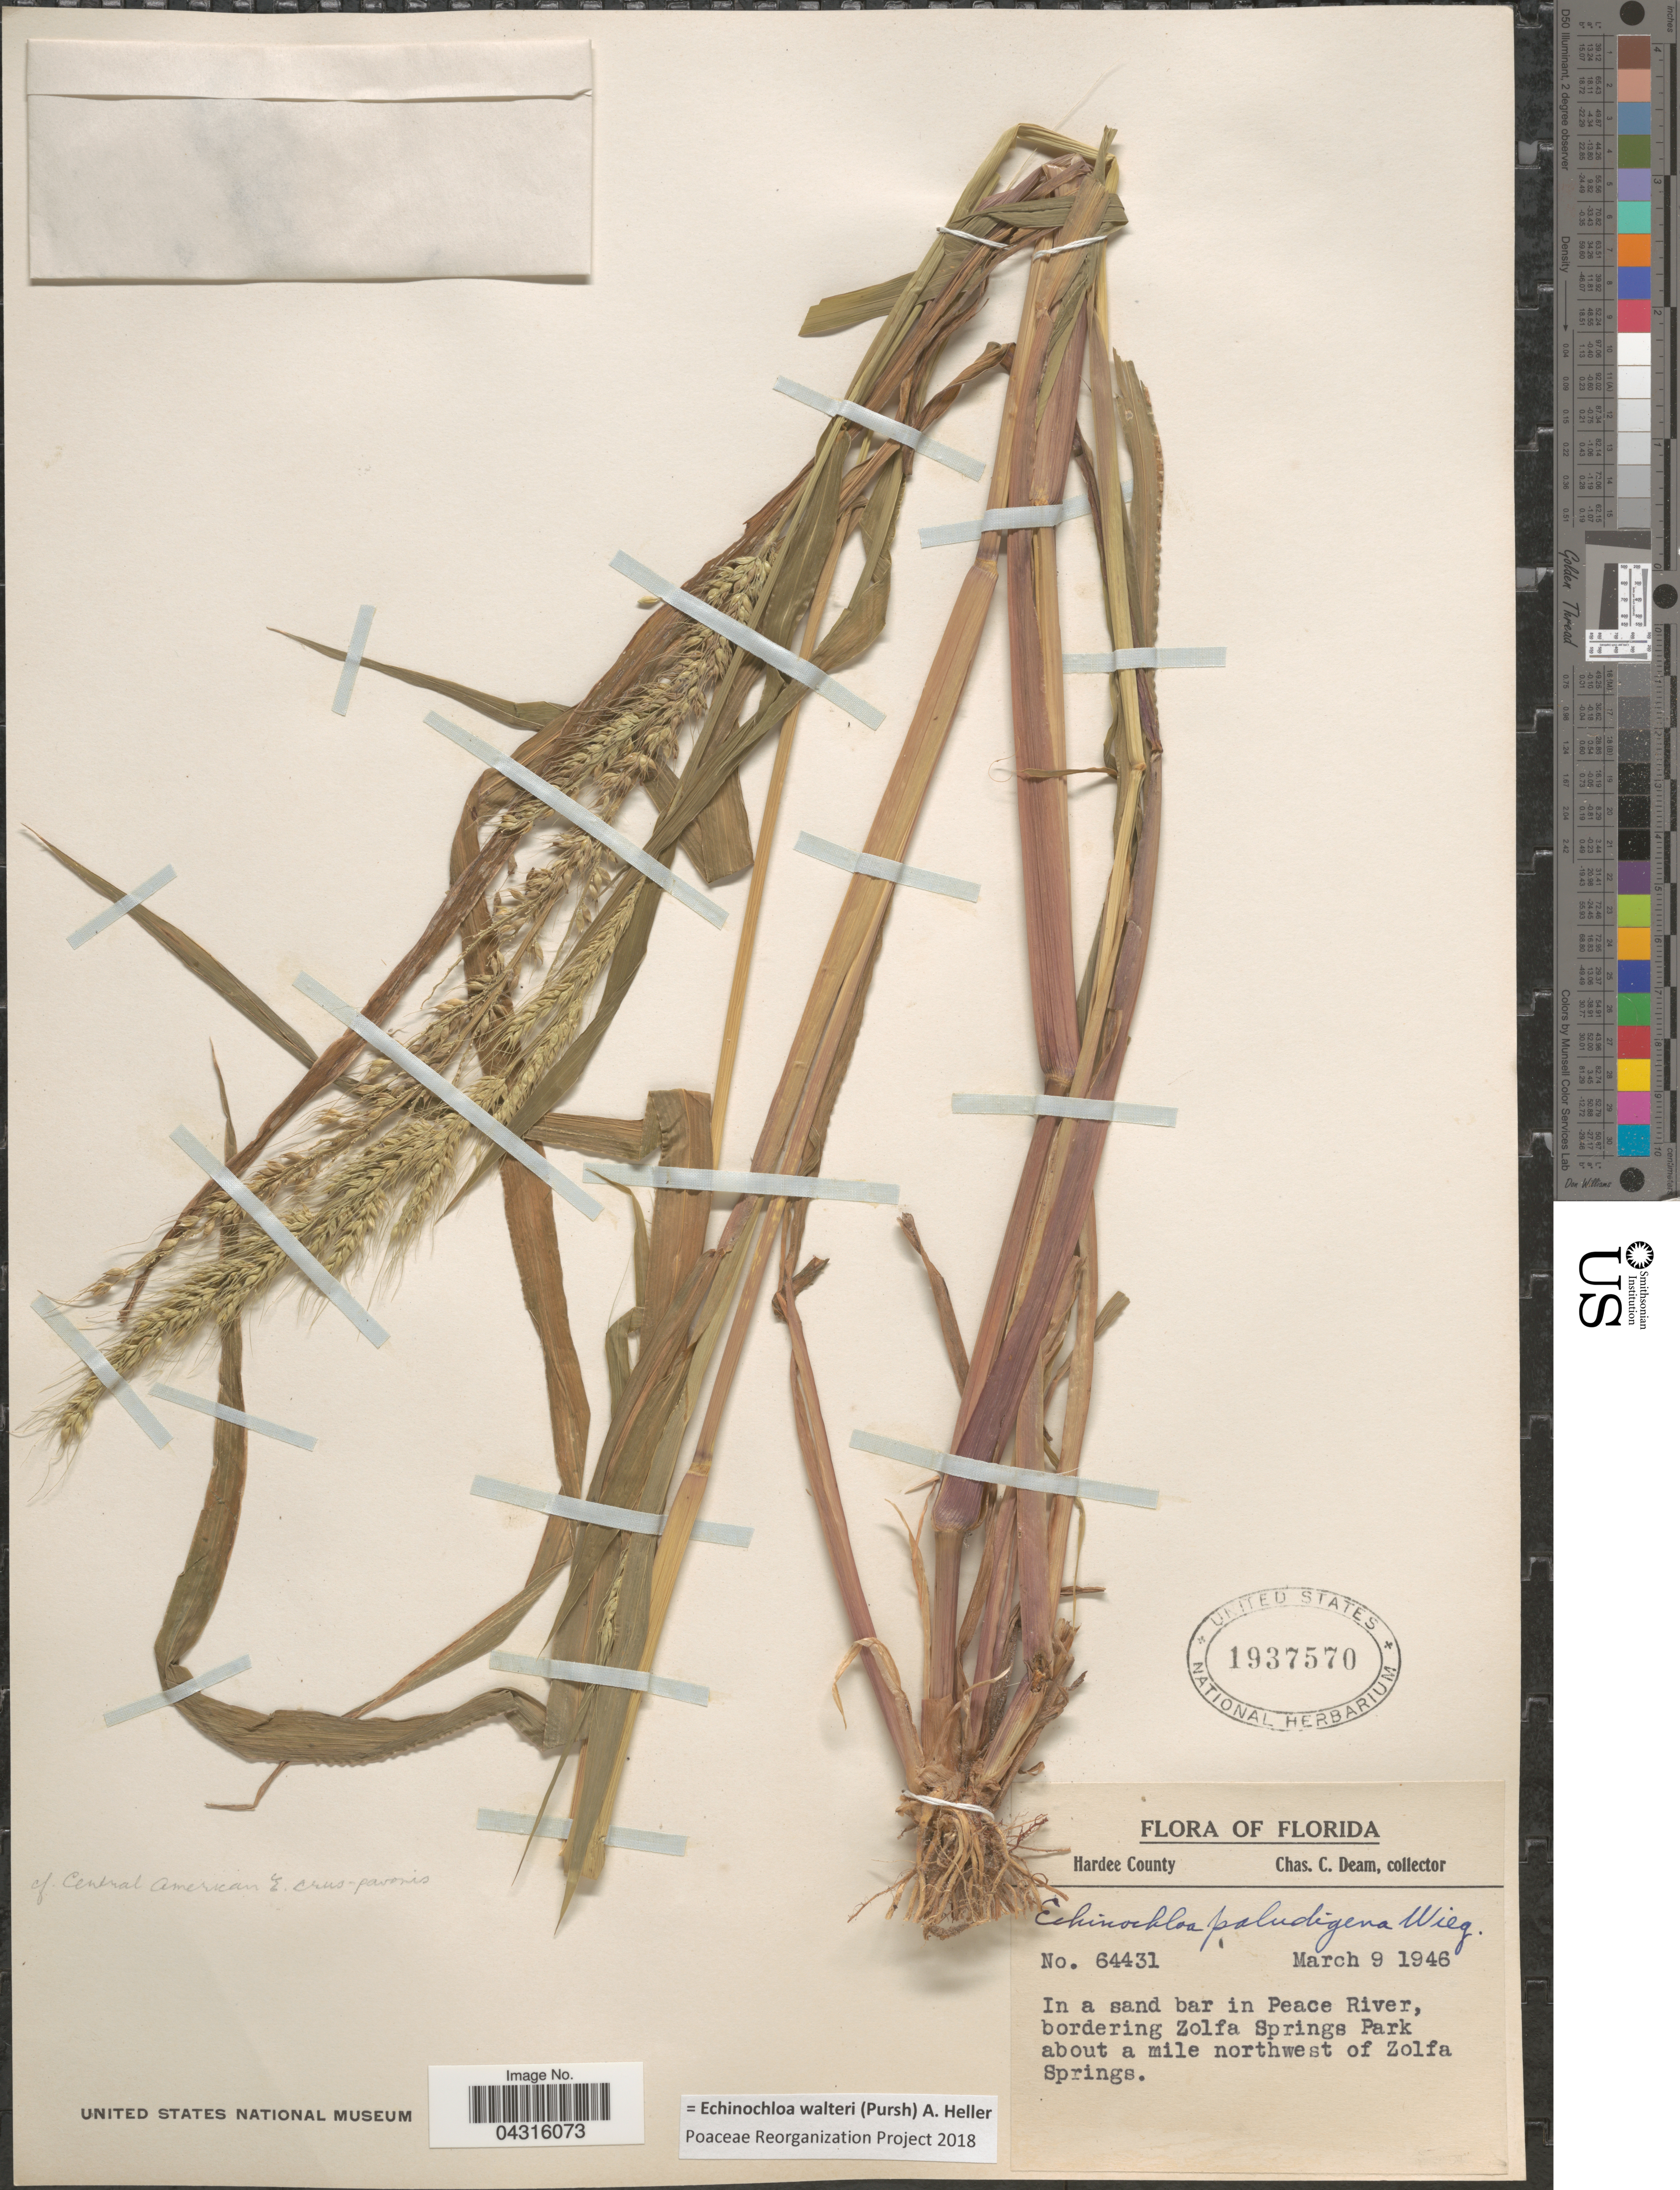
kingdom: Plantae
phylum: Tracheophyta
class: Liliopsida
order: Poales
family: Poaceae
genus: Echinochloa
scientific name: Echinochloa walteri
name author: (Pursh) A. Heller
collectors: C. C. Deam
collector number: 64431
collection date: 1946-03-09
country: United States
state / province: Florida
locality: Hardee County. In a sand bar in Peace River, bordering Zolfa Springs Park about a mile northwest of Zolfa Springs.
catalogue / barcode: US 1937570